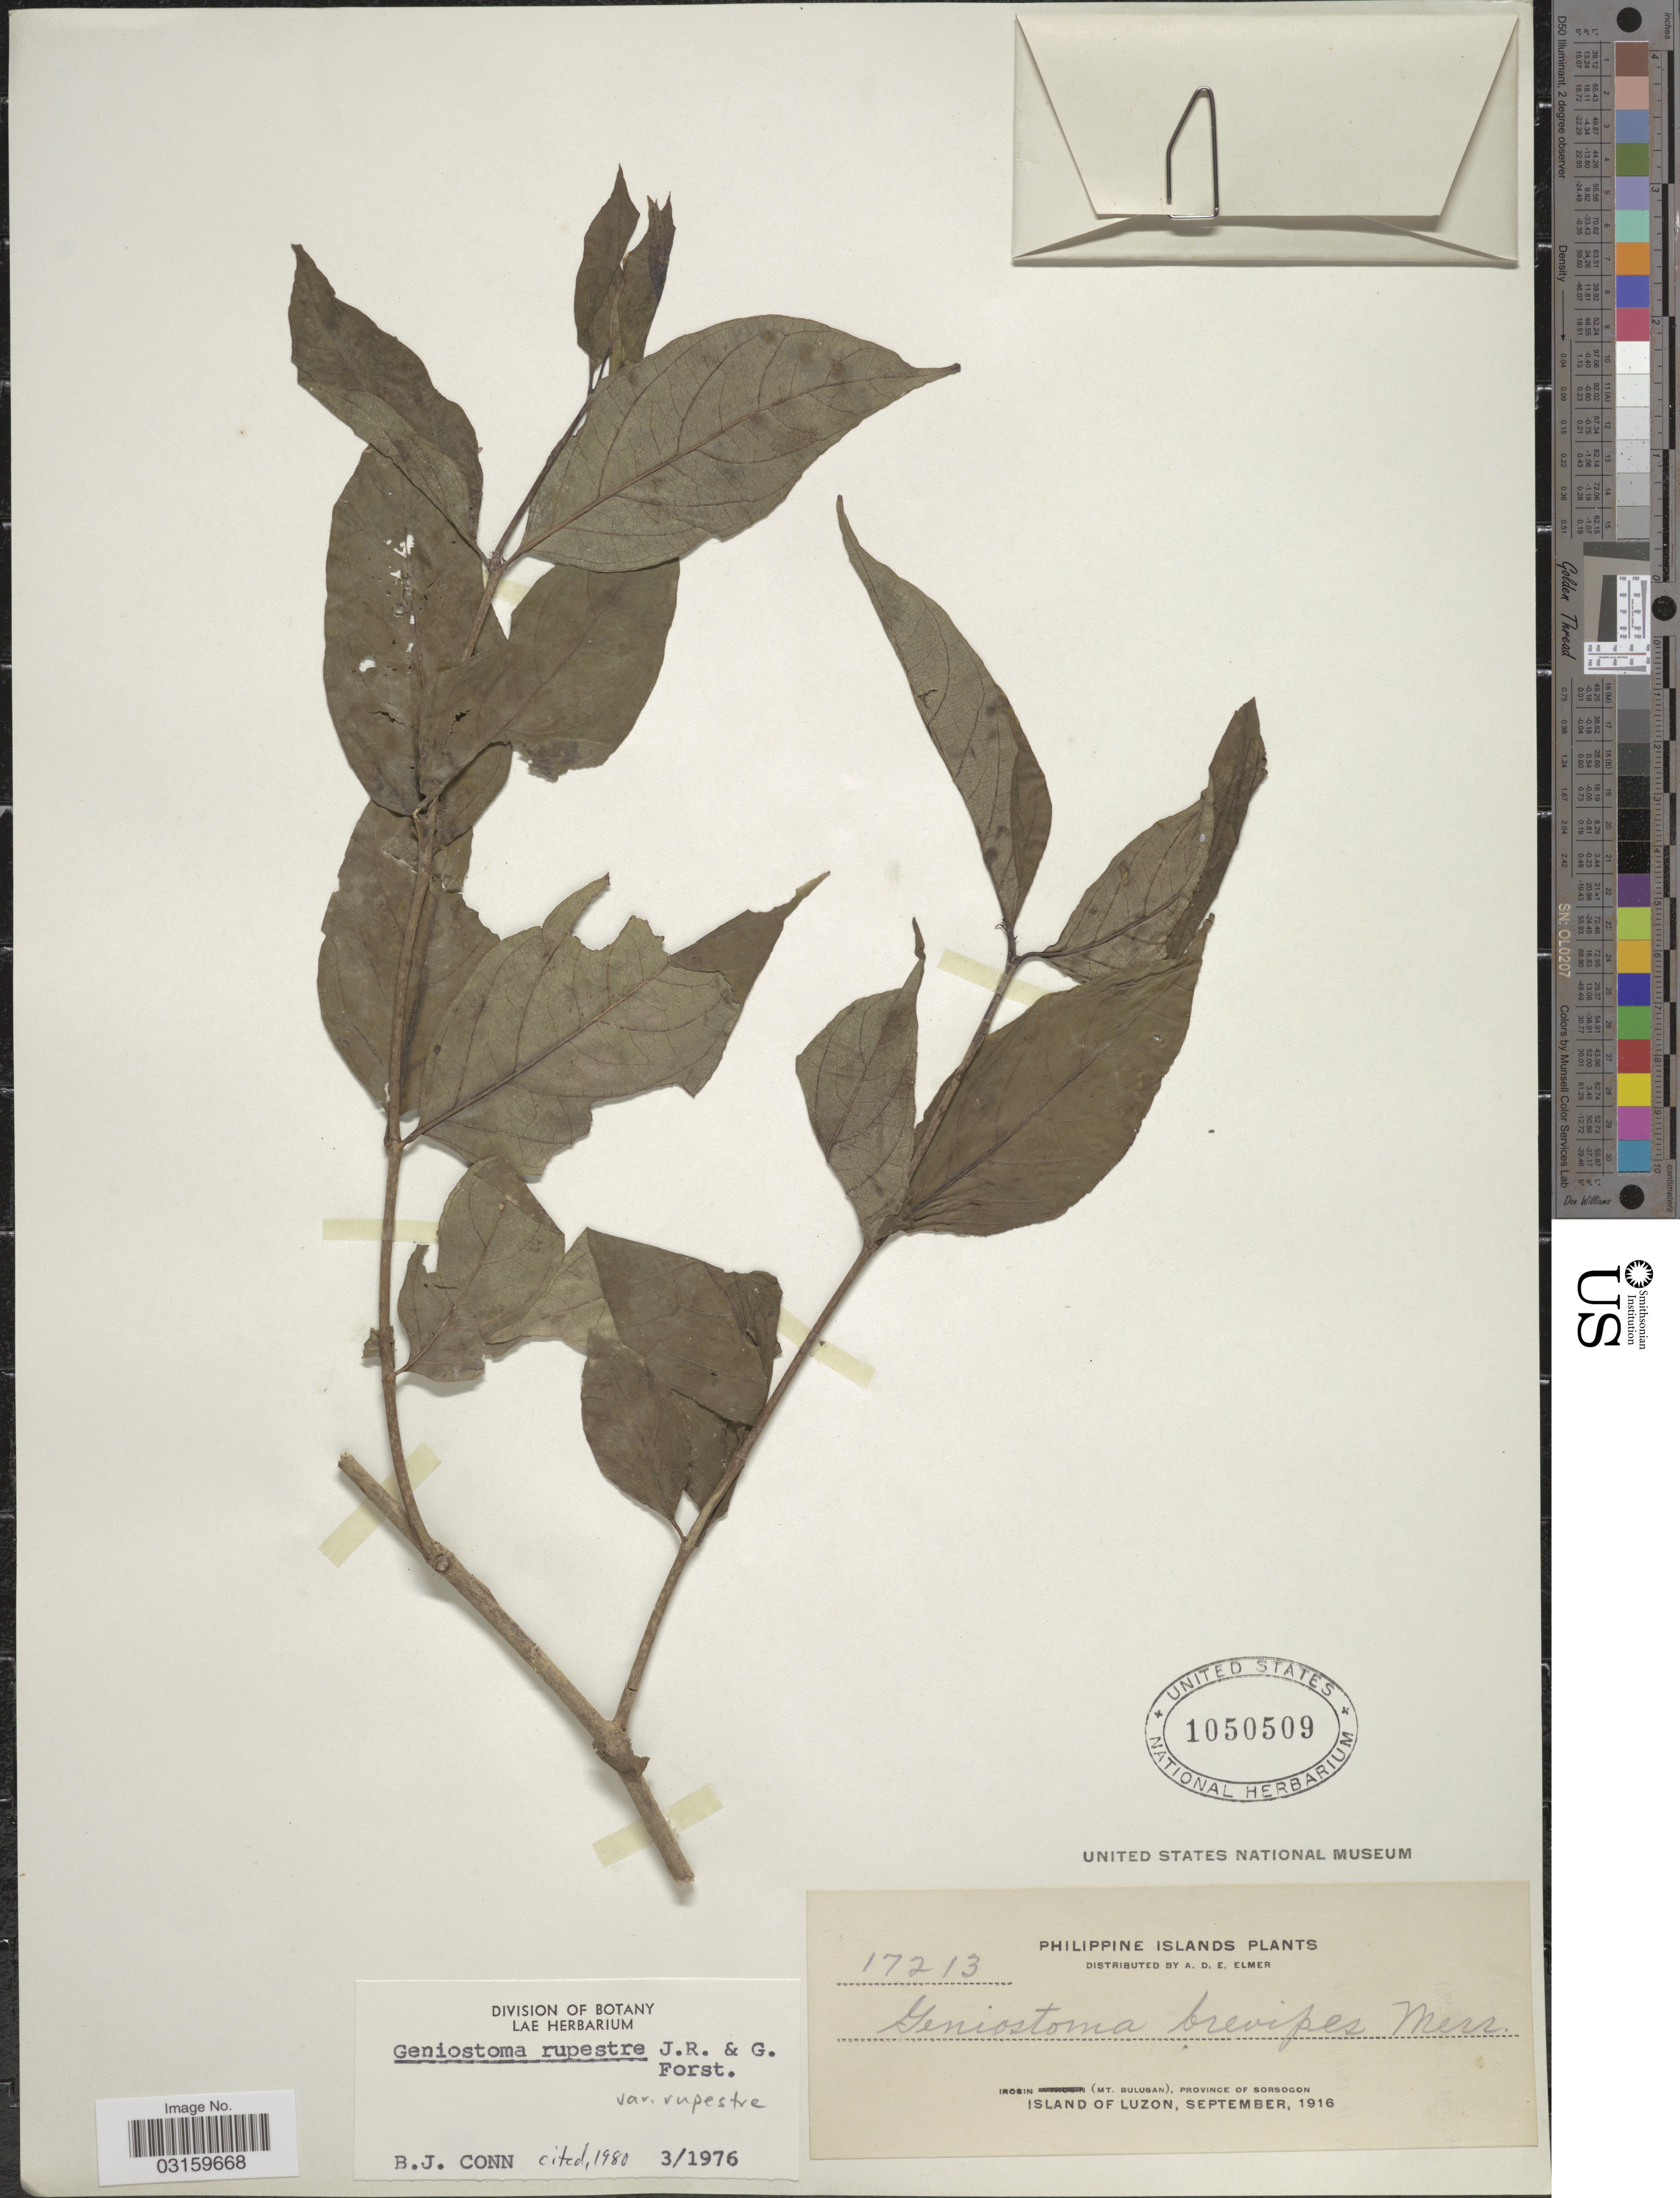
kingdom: Plantae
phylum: Tracheophyta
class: Magnoliopsida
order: Gentianales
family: Loganiaceae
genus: Geniostoma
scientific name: Geniostoma rupestre var. rupestre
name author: J.R. Forst. & G. Forst.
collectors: A. D. E. Elmer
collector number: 17213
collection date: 1916-09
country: Philippines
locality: Irosin (Mt. Bulusan), Province of Sorsogon, Island of Luzon.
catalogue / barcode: US 1050509